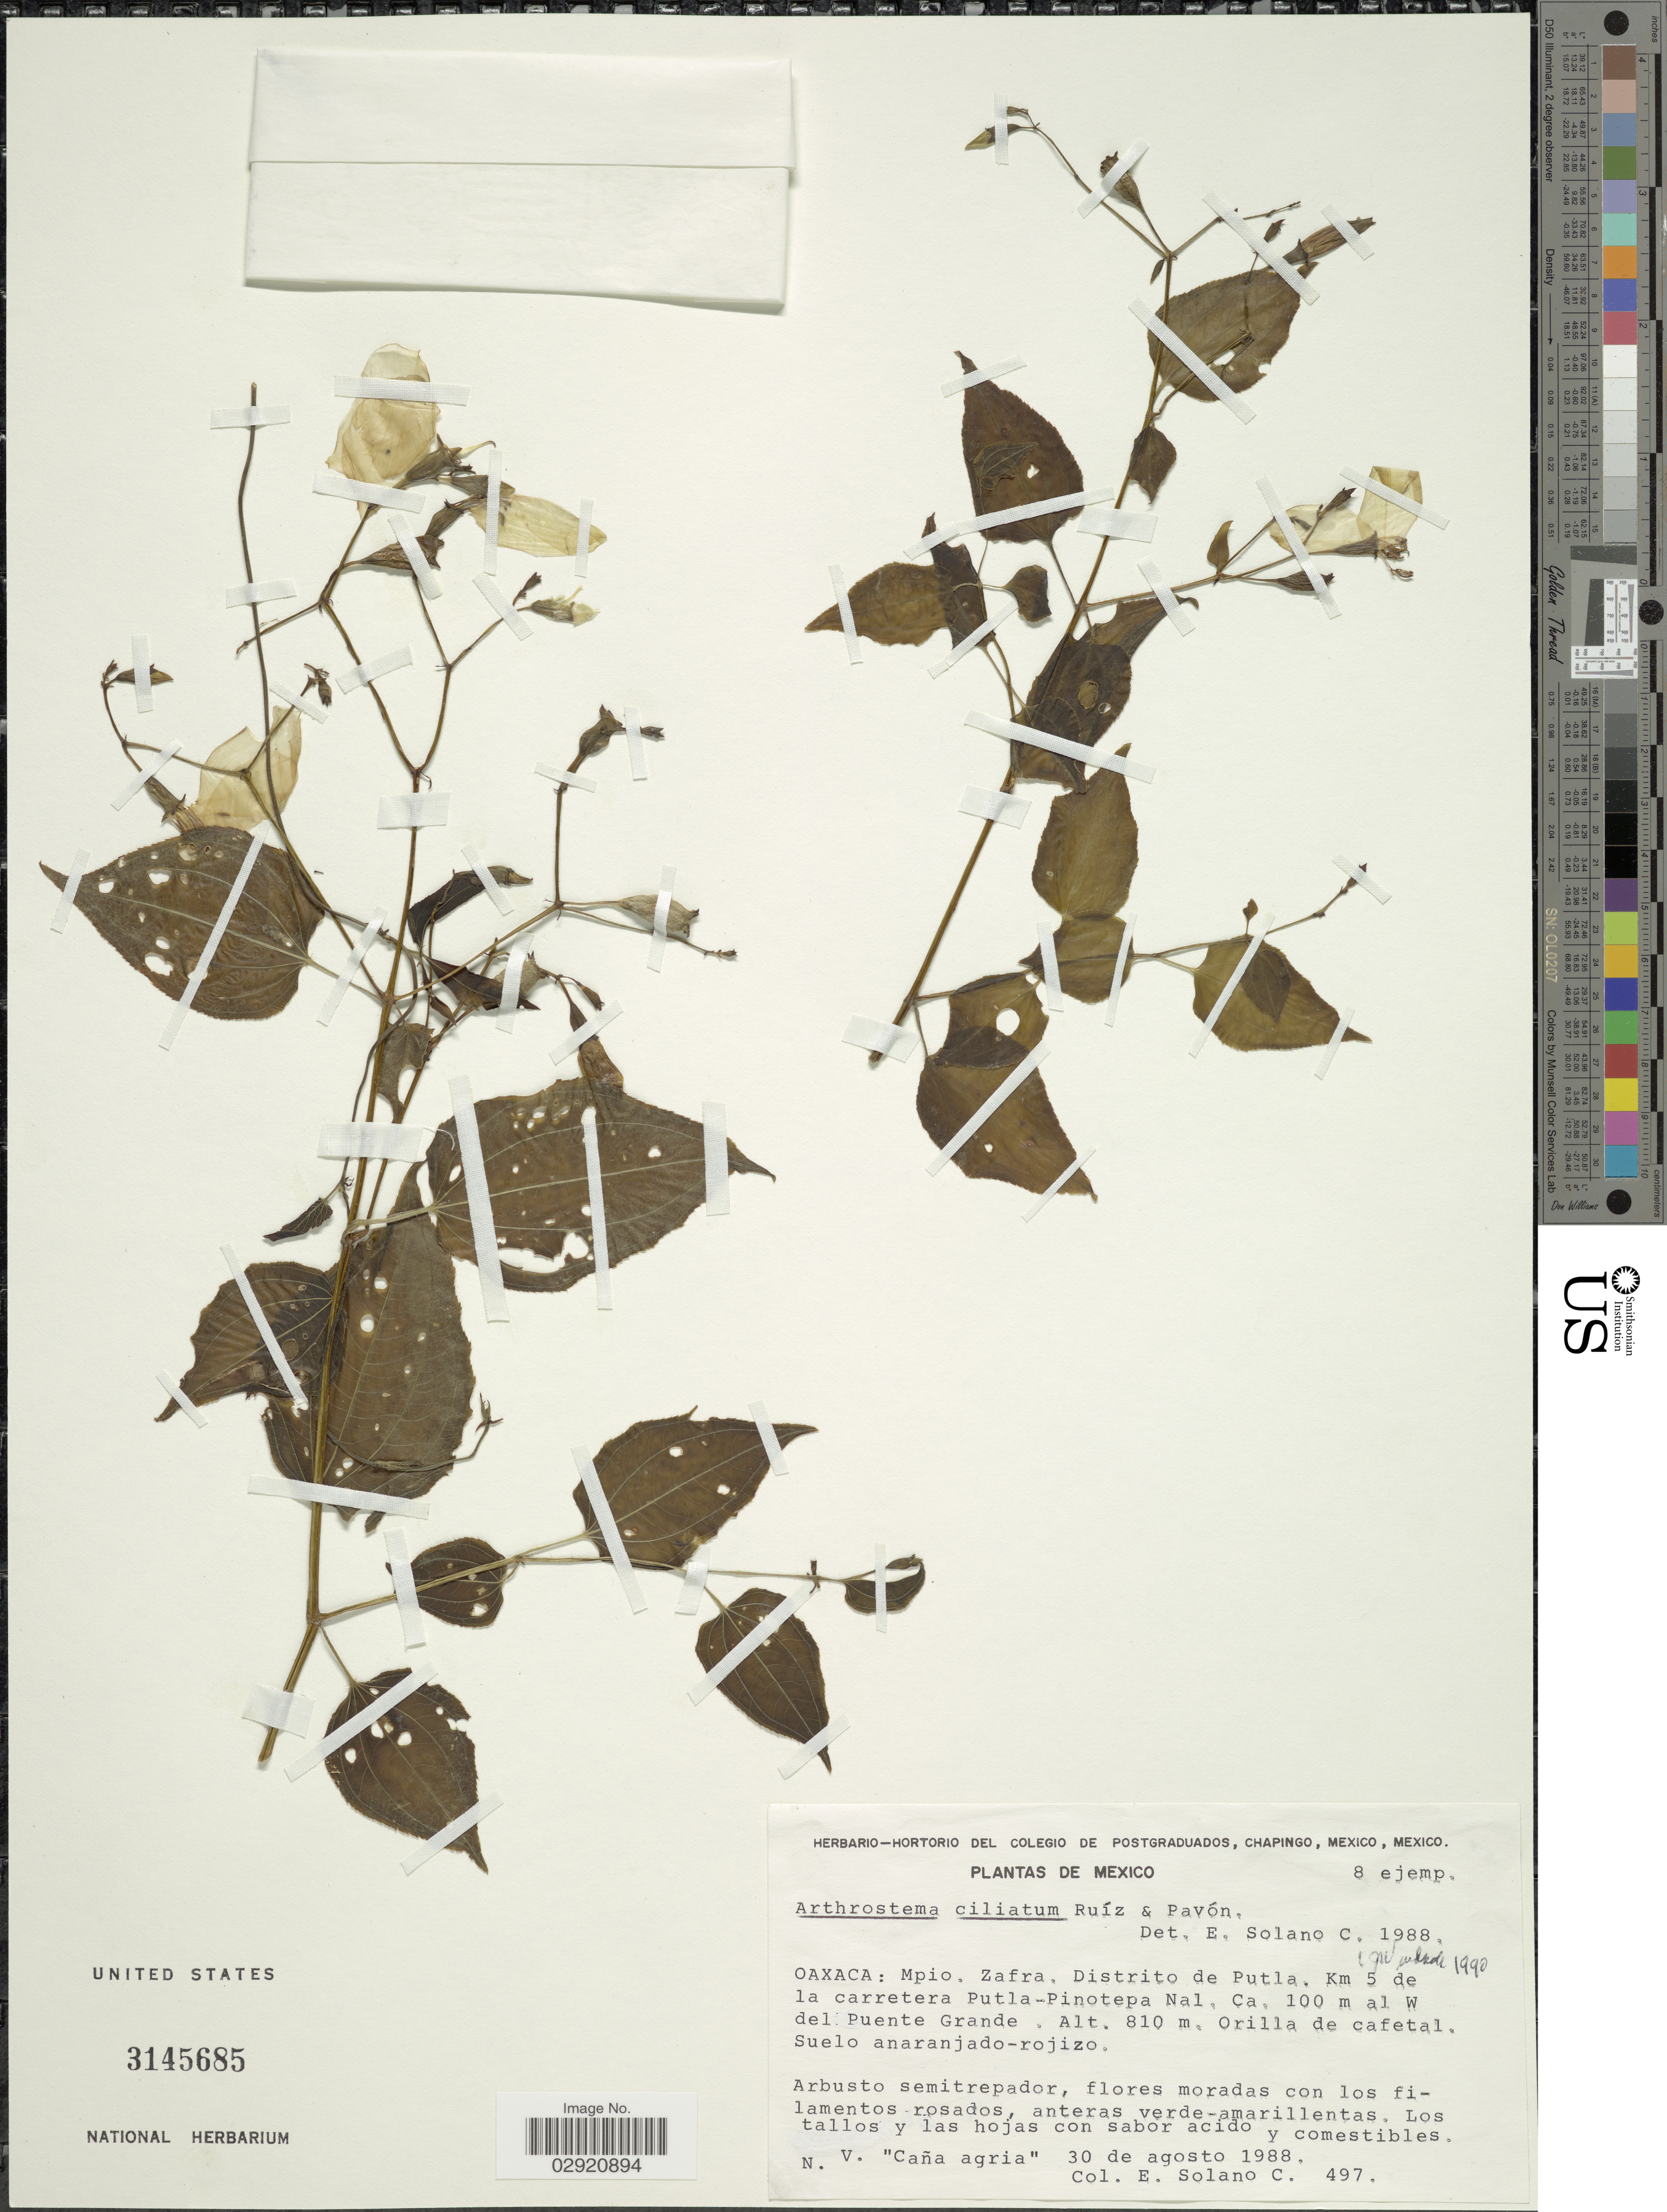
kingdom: Plantae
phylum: Tracheophyta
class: Magnoliopsida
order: Myrtales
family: Melastomataceae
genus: Arthrostemma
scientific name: Arthrostemma ciliatum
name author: Pav. ex D. Don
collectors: E. Solano C.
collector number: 497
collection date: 1988-08-30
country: Mexico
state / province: Oaxaca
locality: Mpio. Zafra. Distrito de Putla. Km 5 de la carretera Putla-Pinotepa Nal. Ca. 100 m al W del Puente Grande. Orilla de cafetal.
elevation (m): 810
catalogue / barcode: US 3145685